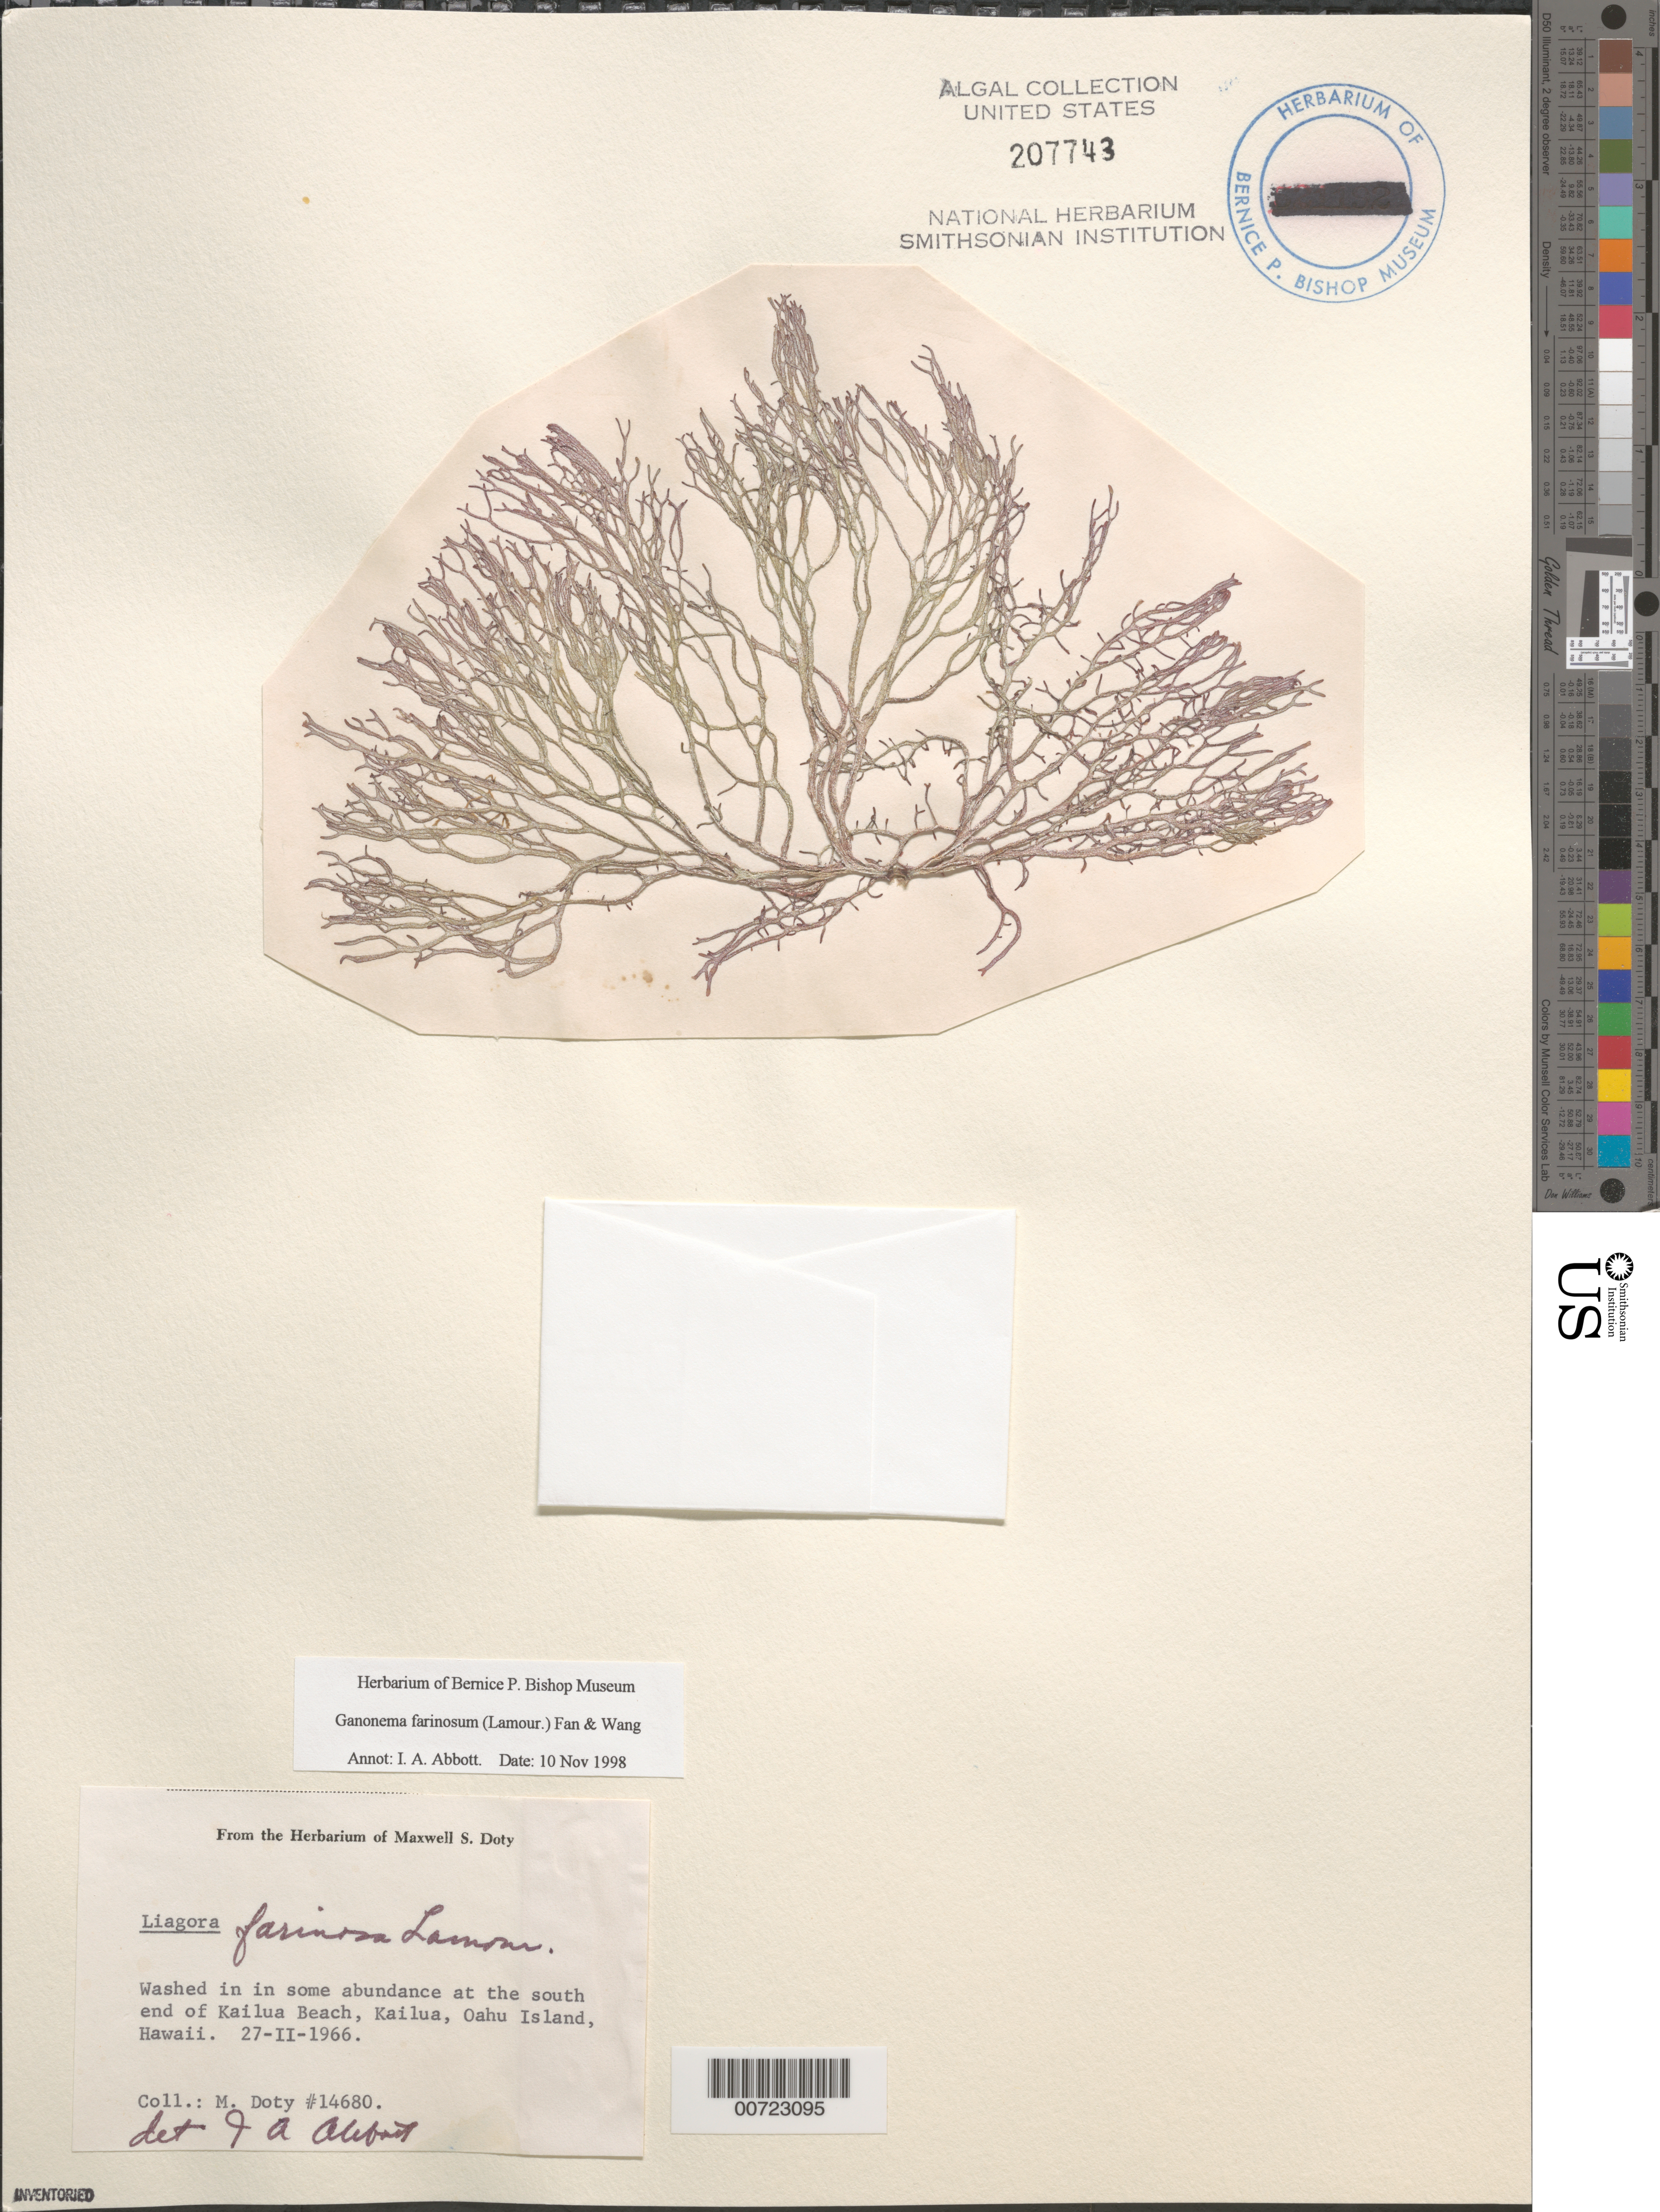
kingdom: Plantae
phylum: Rhodophyta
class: Florideophyceae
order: Nemaliales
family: Liagoraceae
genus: Ganonema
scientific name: Ganonema farinosum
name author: (J.V.Lamouroux) K.C. Fan & Yung C. Wang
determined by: Abbott, Isabella A.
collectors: M. S. Doty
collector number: MSD 14680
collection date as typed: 27 Feb 1966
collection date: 1966-02-27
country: United States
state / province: Hawaii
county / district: Honolulu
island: Oahu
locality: Kailua Beach, Kailua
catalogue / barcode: US 207743